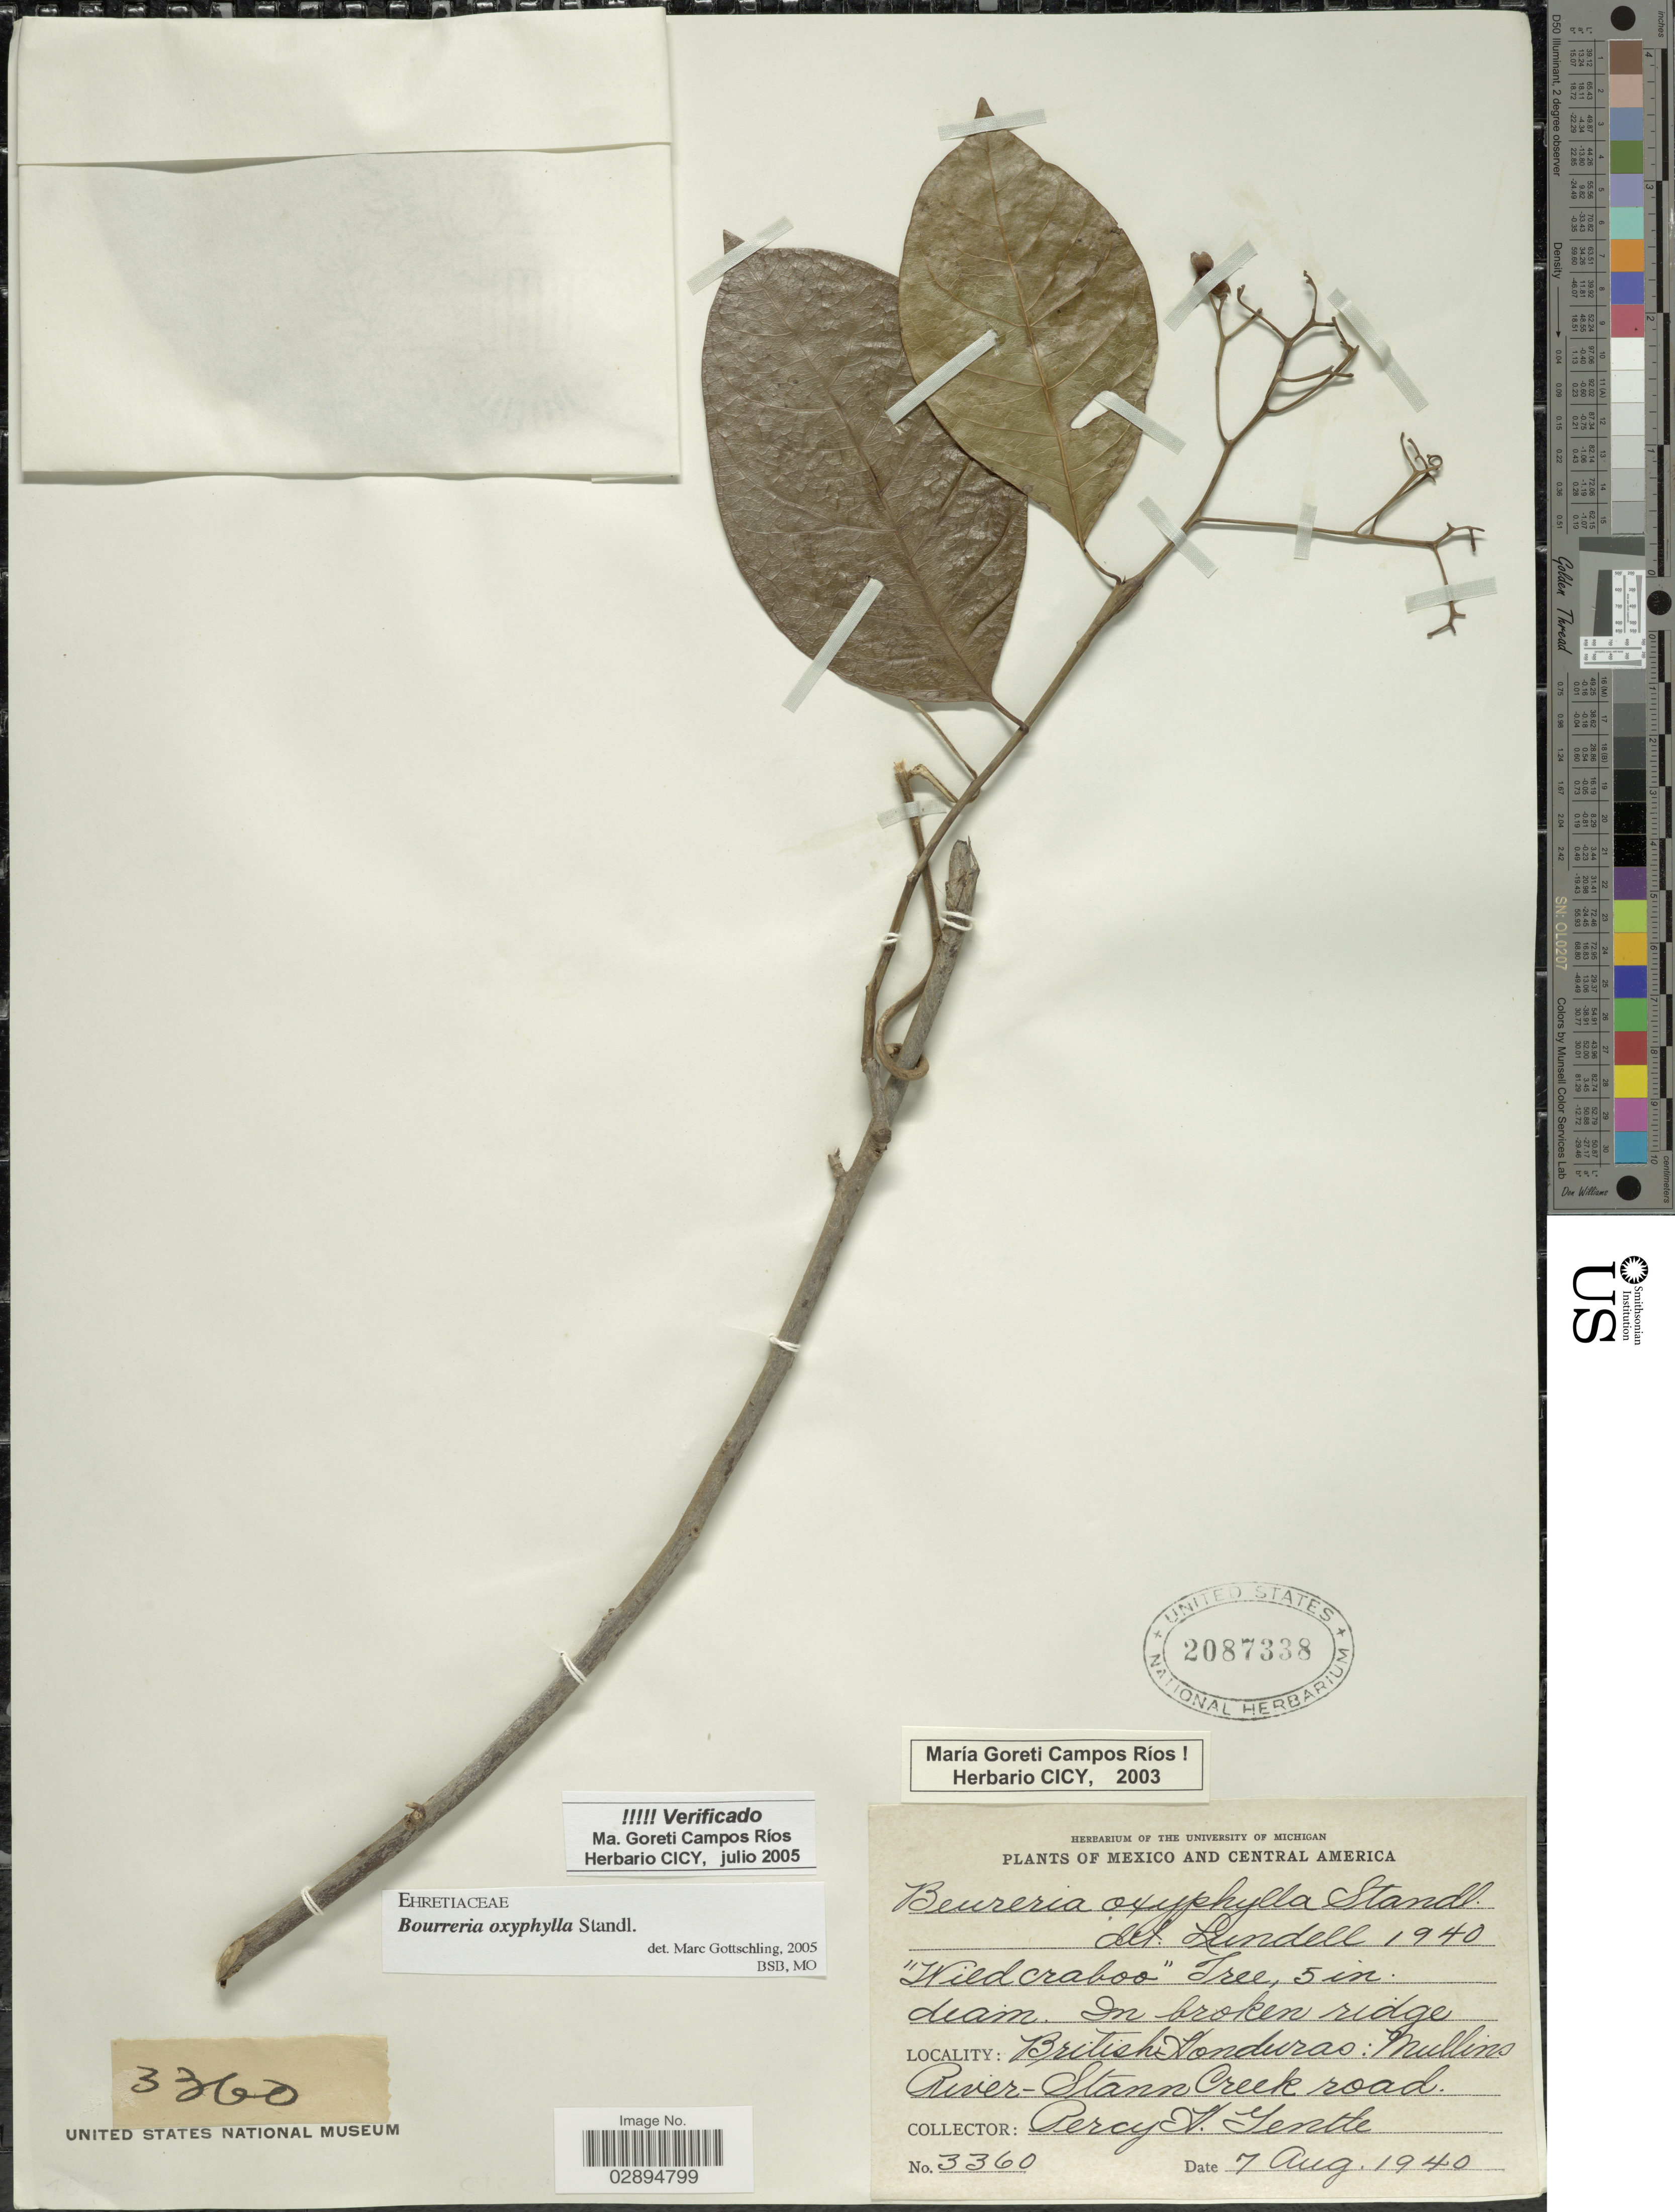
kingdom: Plantae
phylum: Tracheophyta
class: Magnoliopsida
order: Boraginales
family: Ehretiaceae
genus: Bourreria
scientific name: Bourreria oxyphylla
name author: Standl.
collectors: P. H. Gentle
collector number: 3360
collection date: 1940-08-07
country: Belize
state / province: Stann Creek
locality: British Honduras: Mullins River - Stann Creek road.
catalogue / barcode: US 2087338